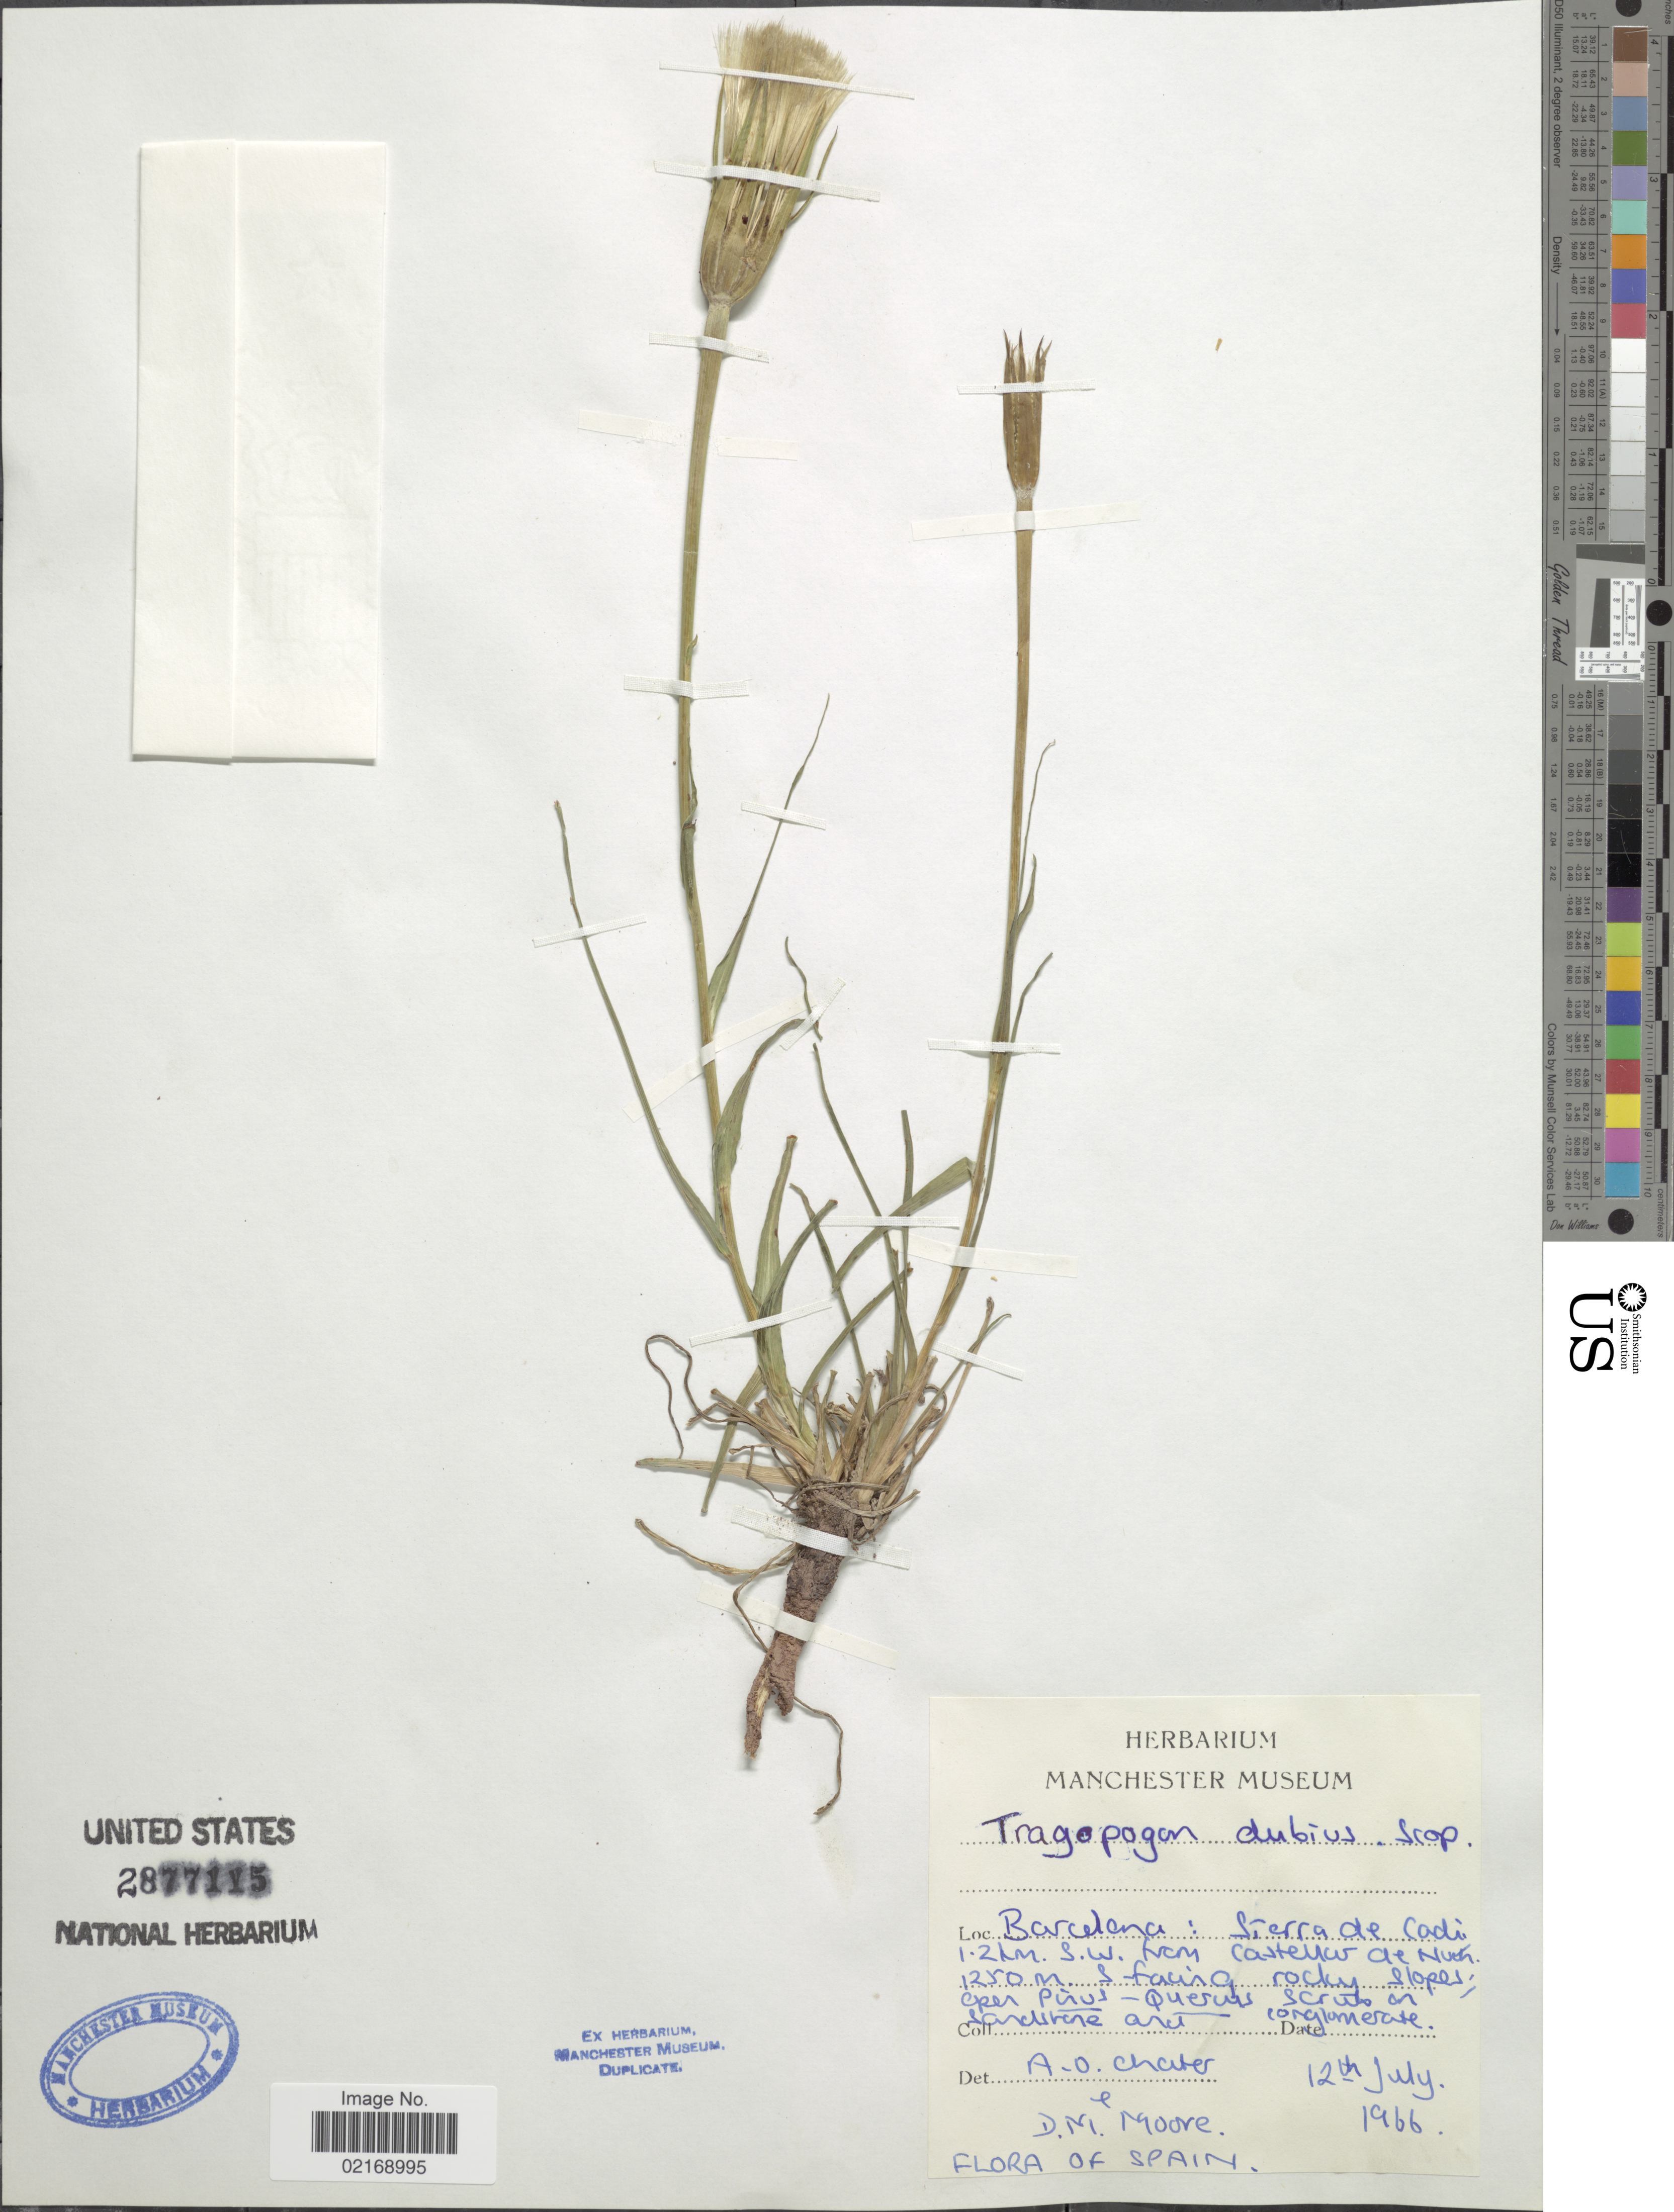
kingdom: Plantae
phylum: Tracheophyta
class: Magnoliopsida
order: Asterales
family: Asteraceae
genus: Tragopogon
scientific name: Tragopogon dubius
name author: Scop.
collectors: A. O. Chater & D. Moore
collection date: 1966-07-12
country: Spain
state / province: Catalunya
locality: Barcelona: Sierra de Cadi. 1-2 km. S. W. from Castellar de n'Hug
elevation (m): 1250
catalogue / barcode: US 2877115